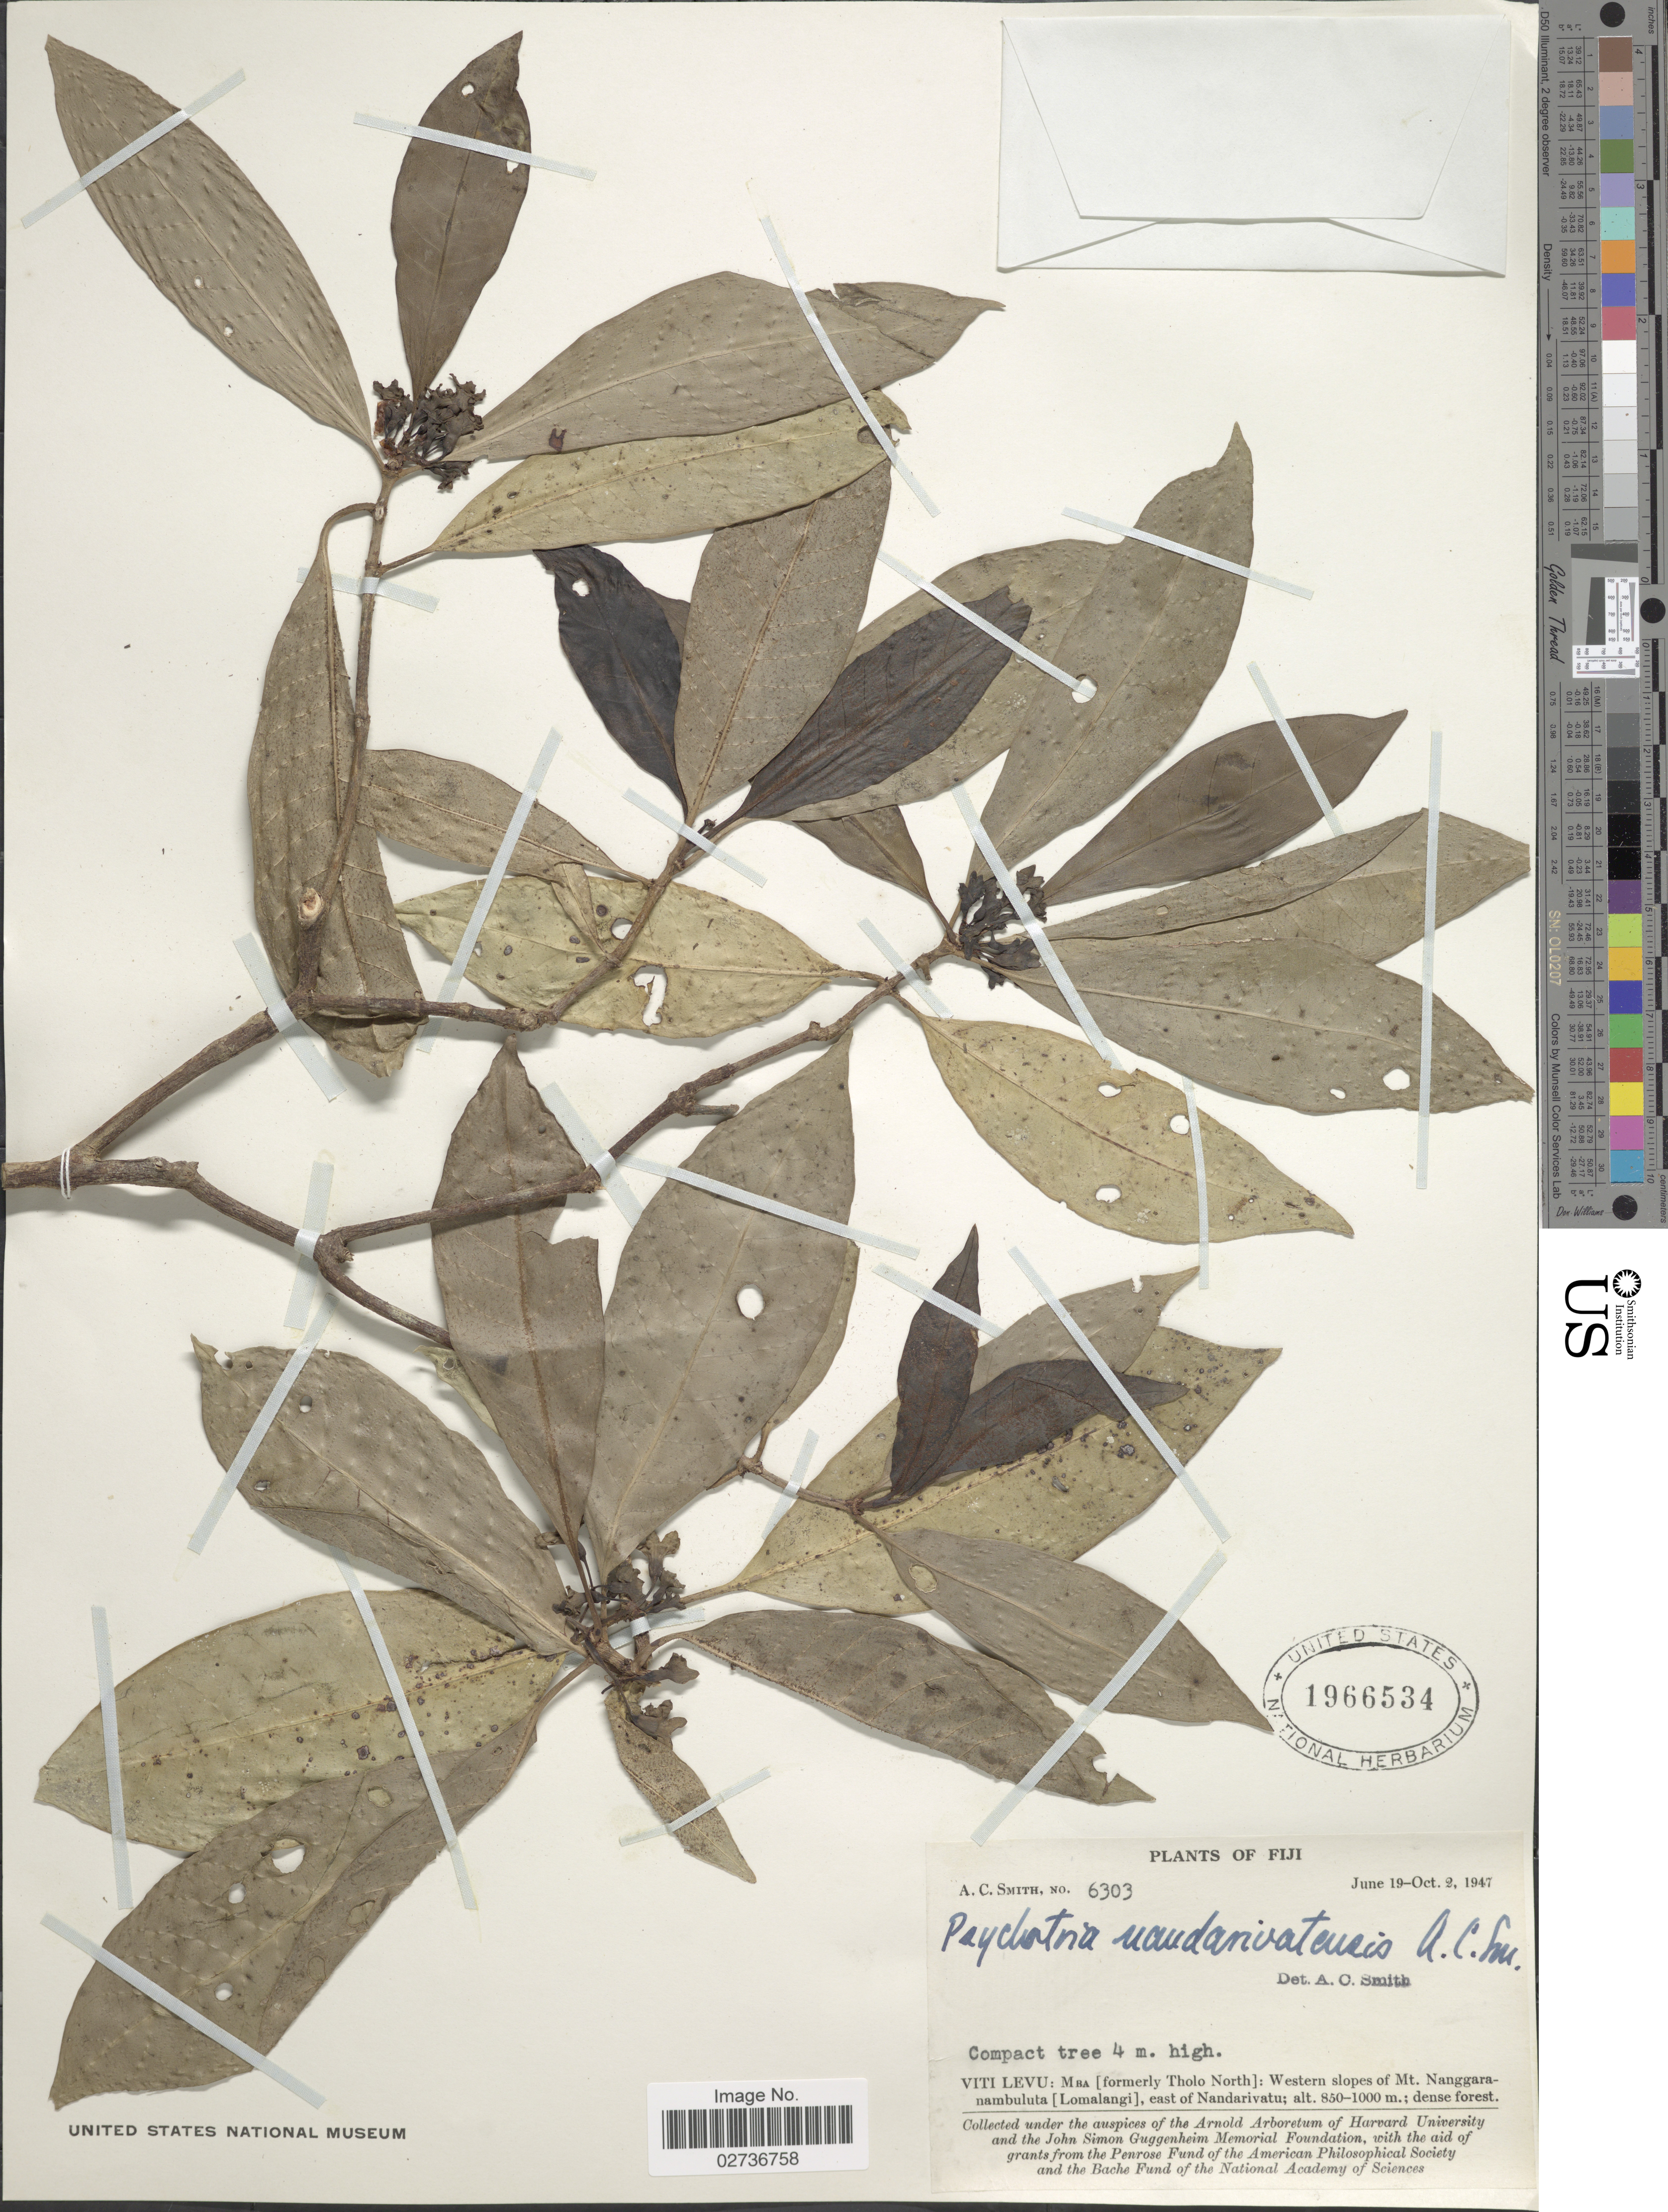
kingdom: Plantae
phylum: Tracheophyta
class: Magnoliopsida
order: Gentianales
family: Rubiaceae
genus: Psychotria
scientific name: Psychotria nandarivatensis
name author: A.C. Sm.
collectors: A. C. Smith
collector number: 6303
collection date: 1947-06-19/1947-10-02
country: Fiji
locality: Viti Levu: Mba [formerly Tholo North]: Western slopes of Mt. Nanggara-nambuluta [Lomalangi], east of Nandarivatu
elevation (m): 850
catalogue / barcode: US 1966534